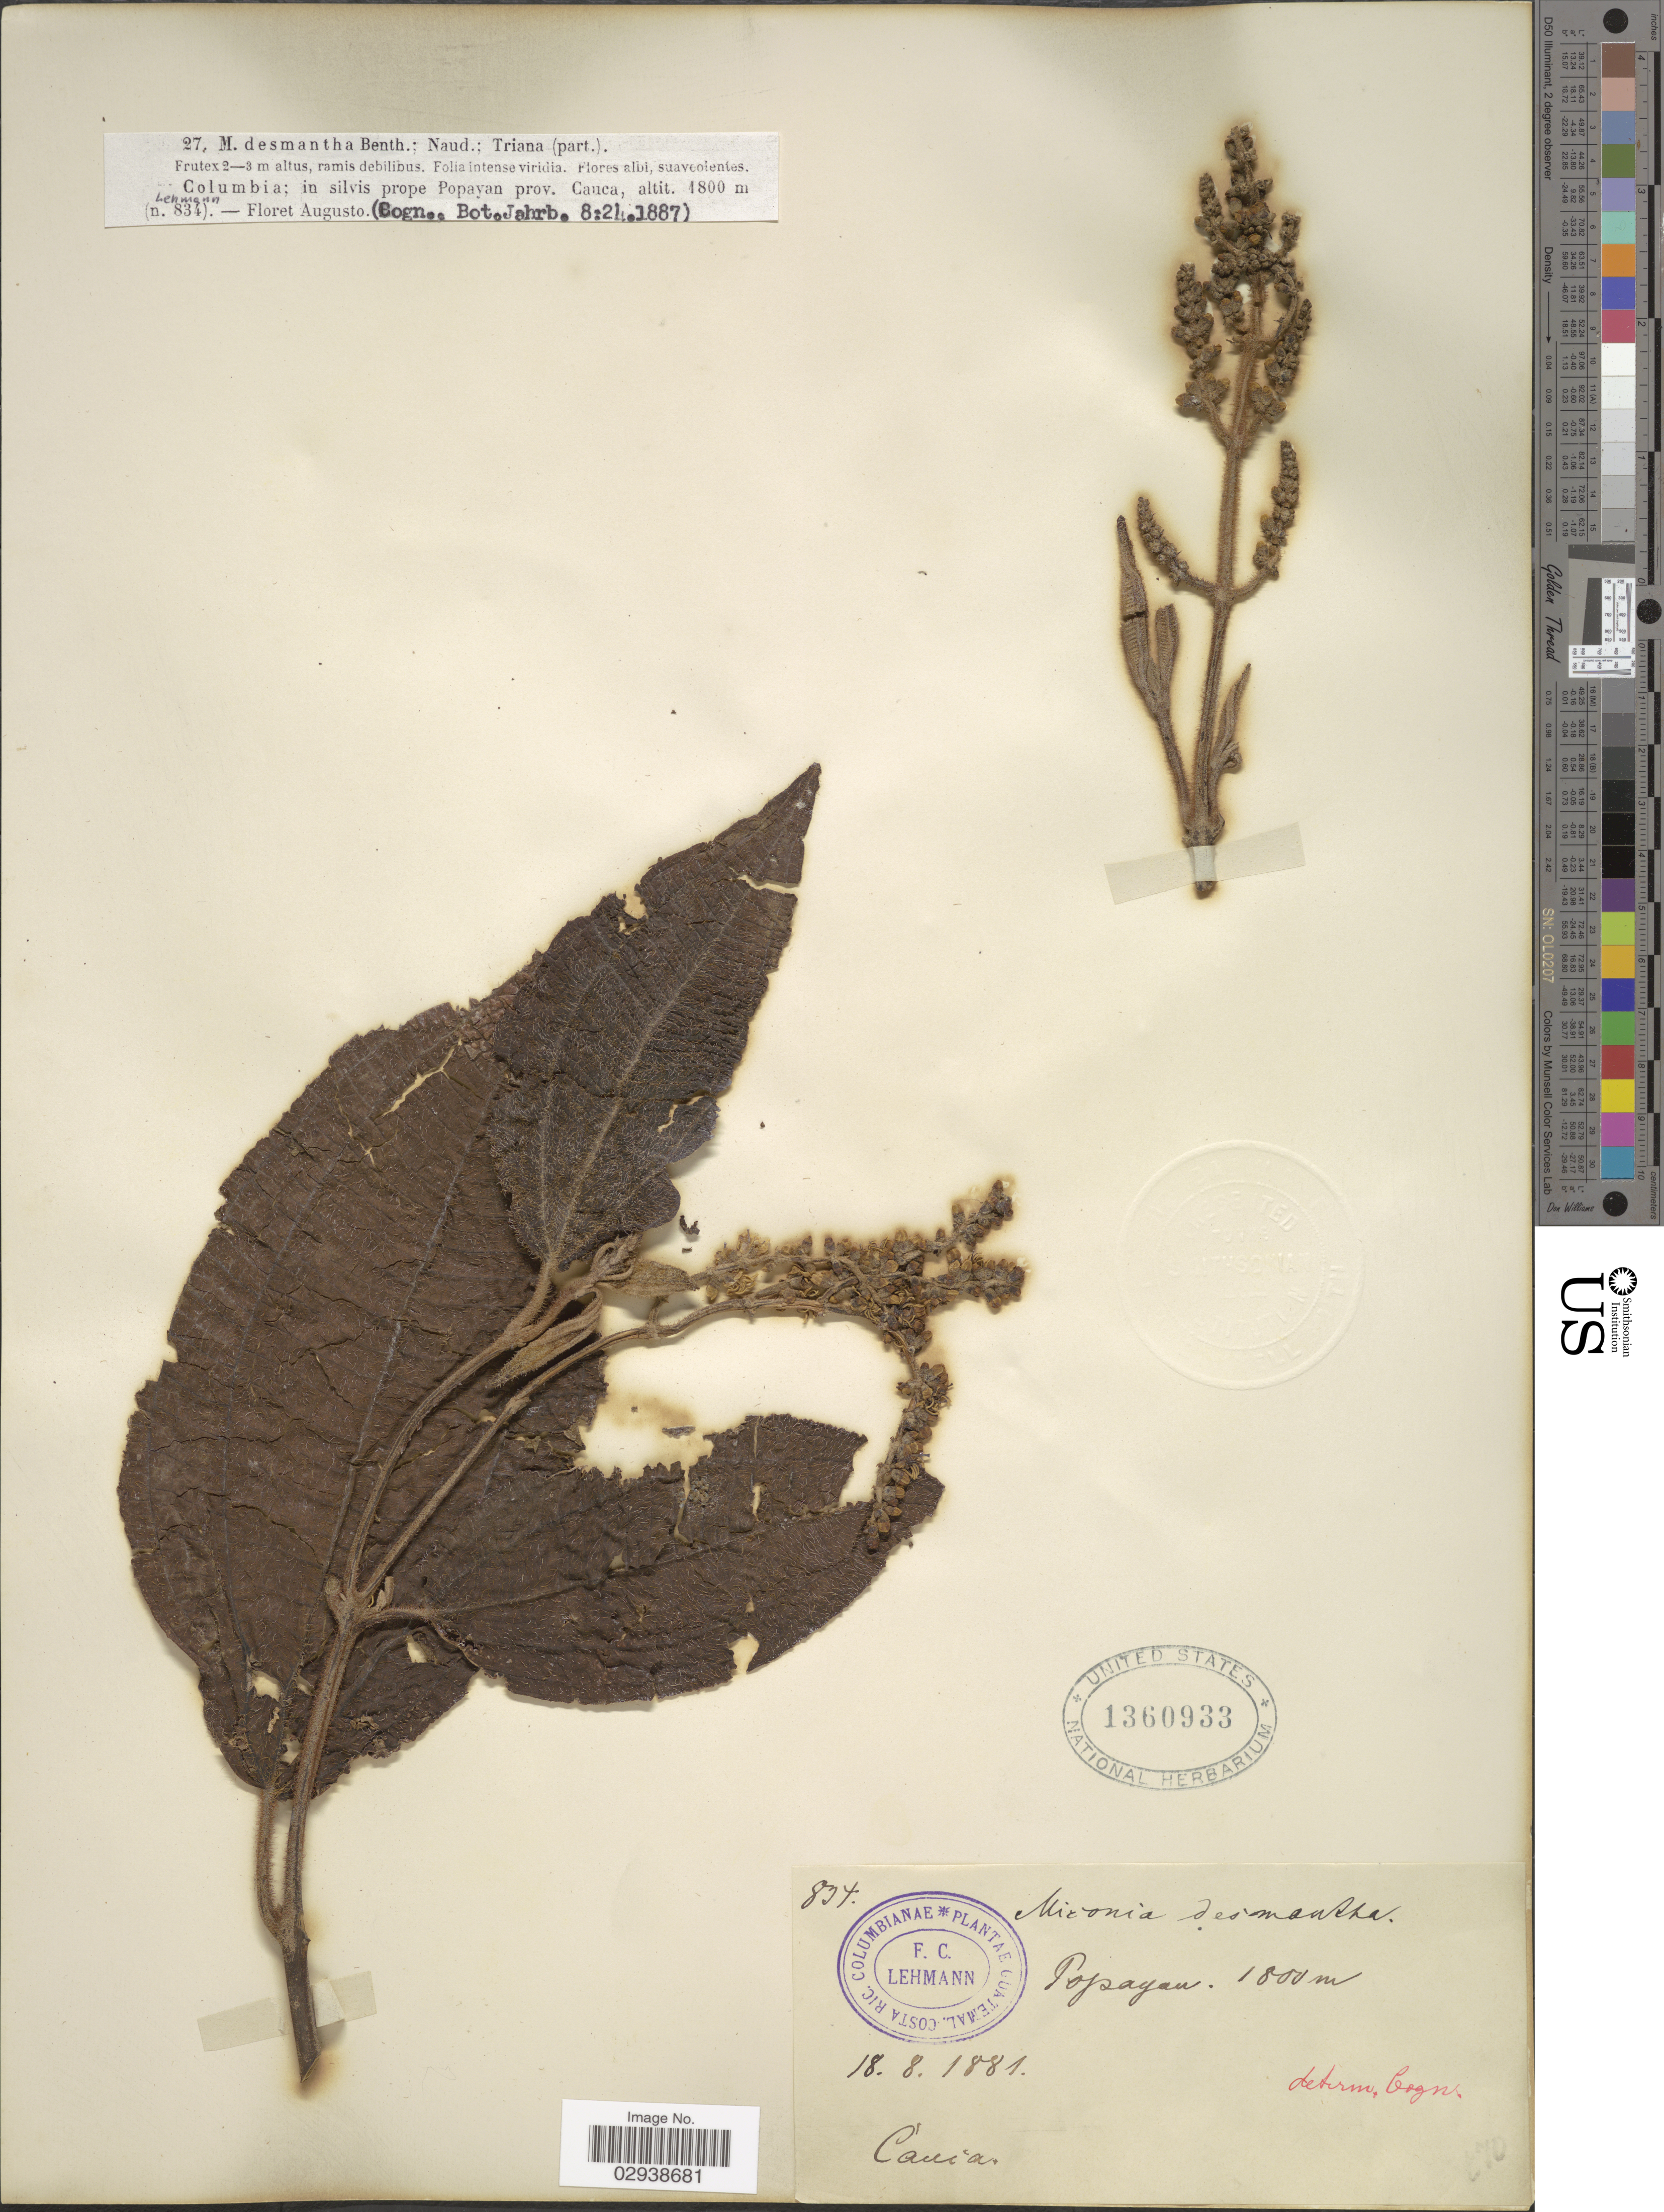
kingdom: Plantae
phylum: Tracheophyta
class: Magnoliopsida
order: Myrtales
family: Melastomataceae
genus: Miconia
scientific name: Miconia desmantha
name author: Benth.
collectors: F. C. Lehmann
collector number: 834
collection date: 1881-08-18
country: Colombia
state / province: Cauca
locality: Popayan.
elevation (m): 1800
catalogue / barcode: US 1360933